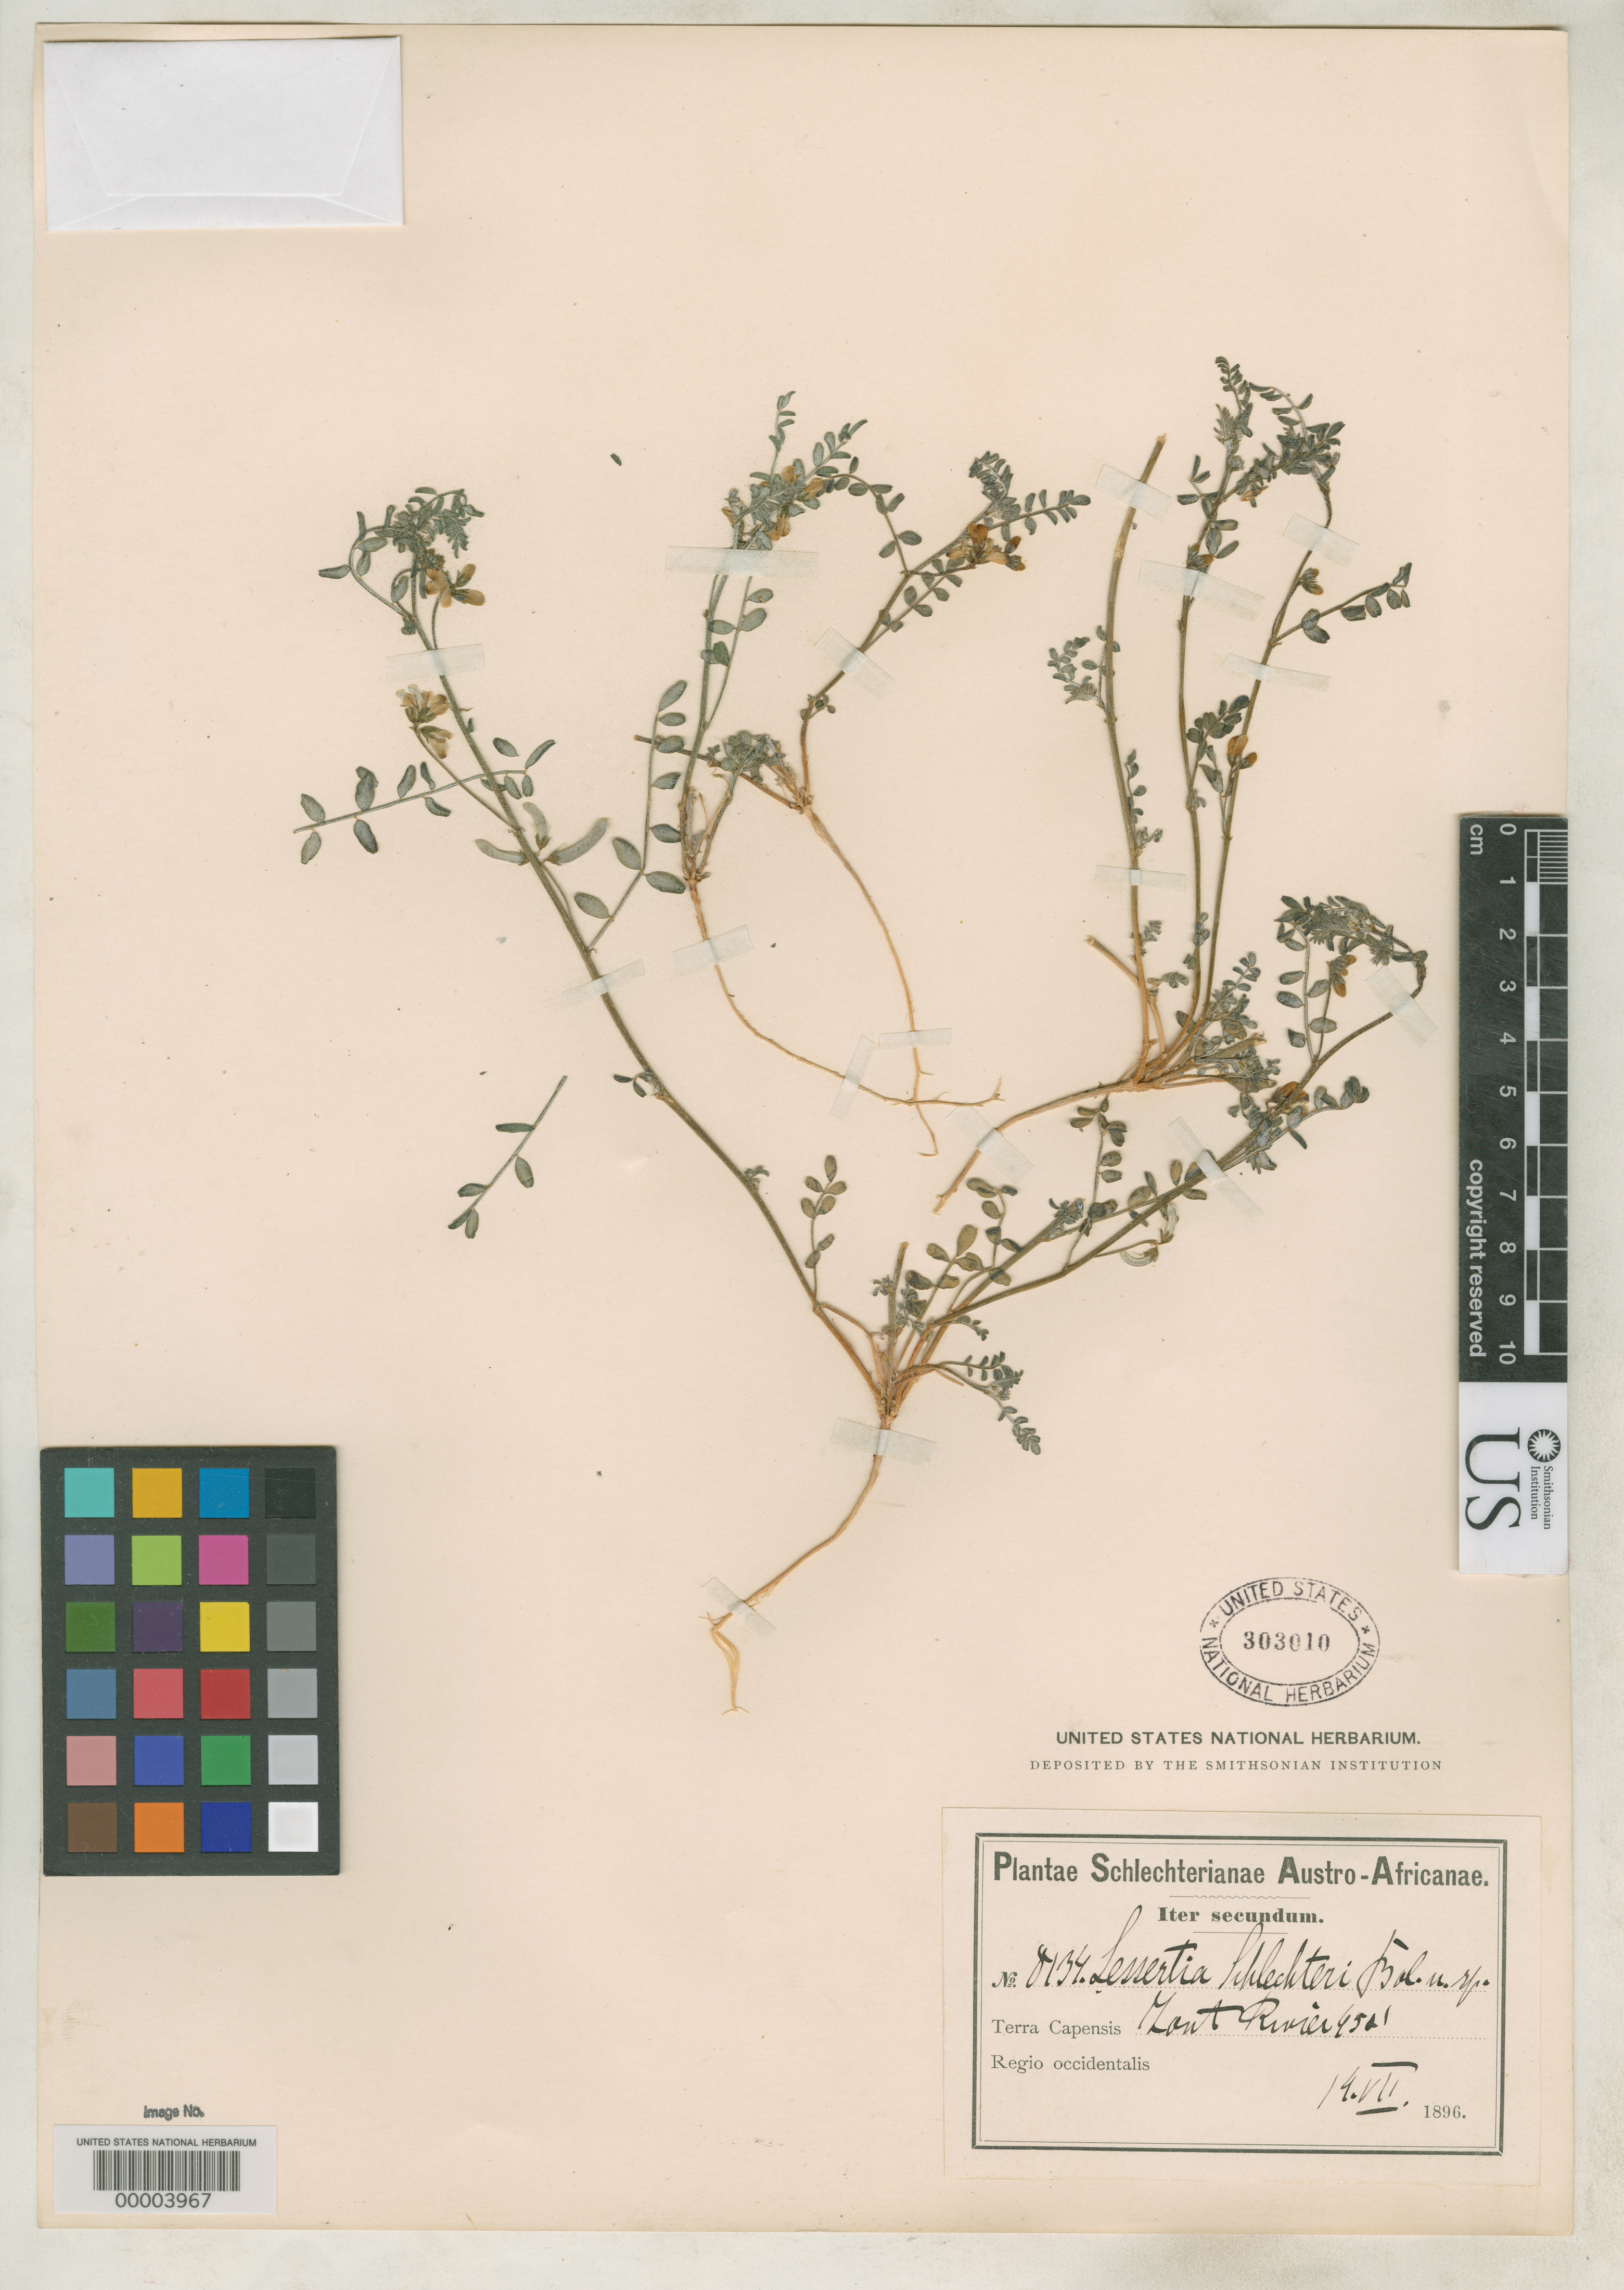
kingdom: Plantae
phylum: Tracheophyta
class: Magnoliopsida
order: Fabales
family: Fabaceae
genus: Lessertia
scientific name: Lessertia schlechteri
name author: Bolus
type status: Type Collection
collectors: F. R. R. Schlechter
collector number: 8134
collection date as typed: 19 Aug 1896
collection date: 1896-08-19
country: South Africa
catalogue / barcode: US 303010